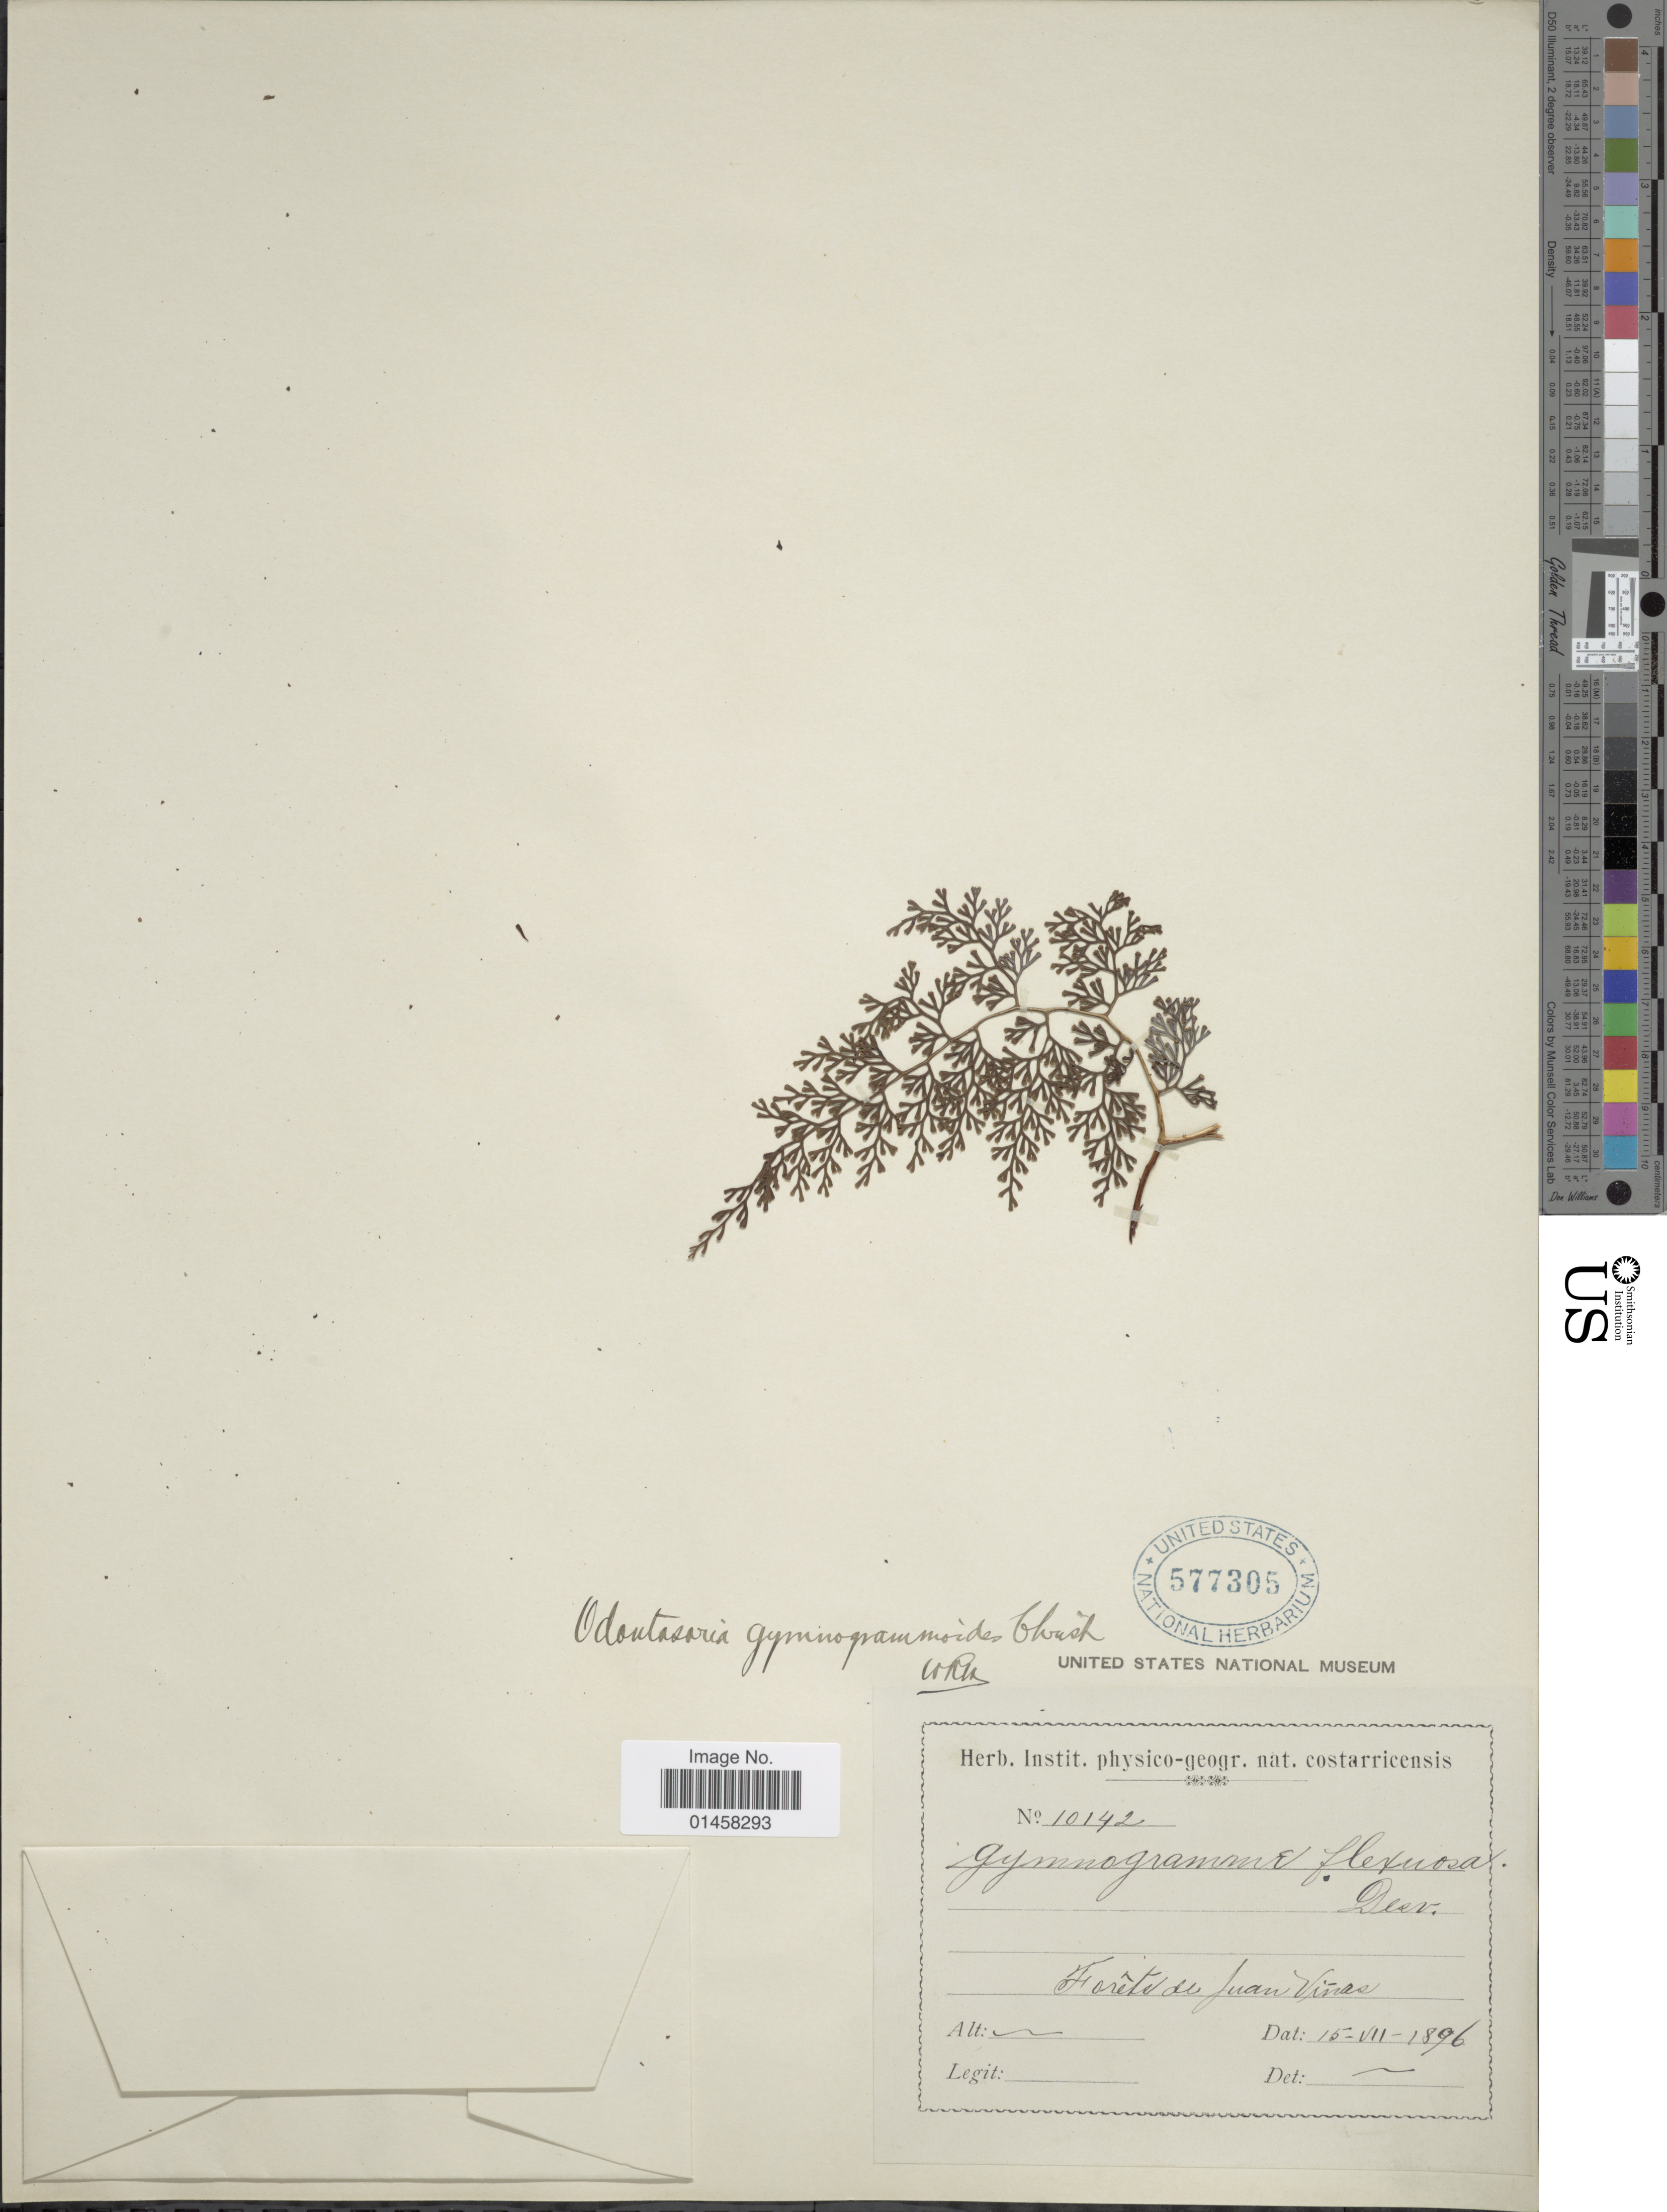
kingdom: Plantae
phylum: Tracheophyta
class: Polypodiopsida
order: Polypodiales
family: Lindsaeaceae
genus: Odontosoria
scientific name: Odontosoria gymnogrammoides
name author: Christ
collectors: ex Herb. Inst. Physico-Geogr. Nat. Costarricensis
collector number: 10142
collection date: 1896-07-15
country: Costa Rica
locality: Forets de Juan Viñas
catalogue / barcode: US 577305